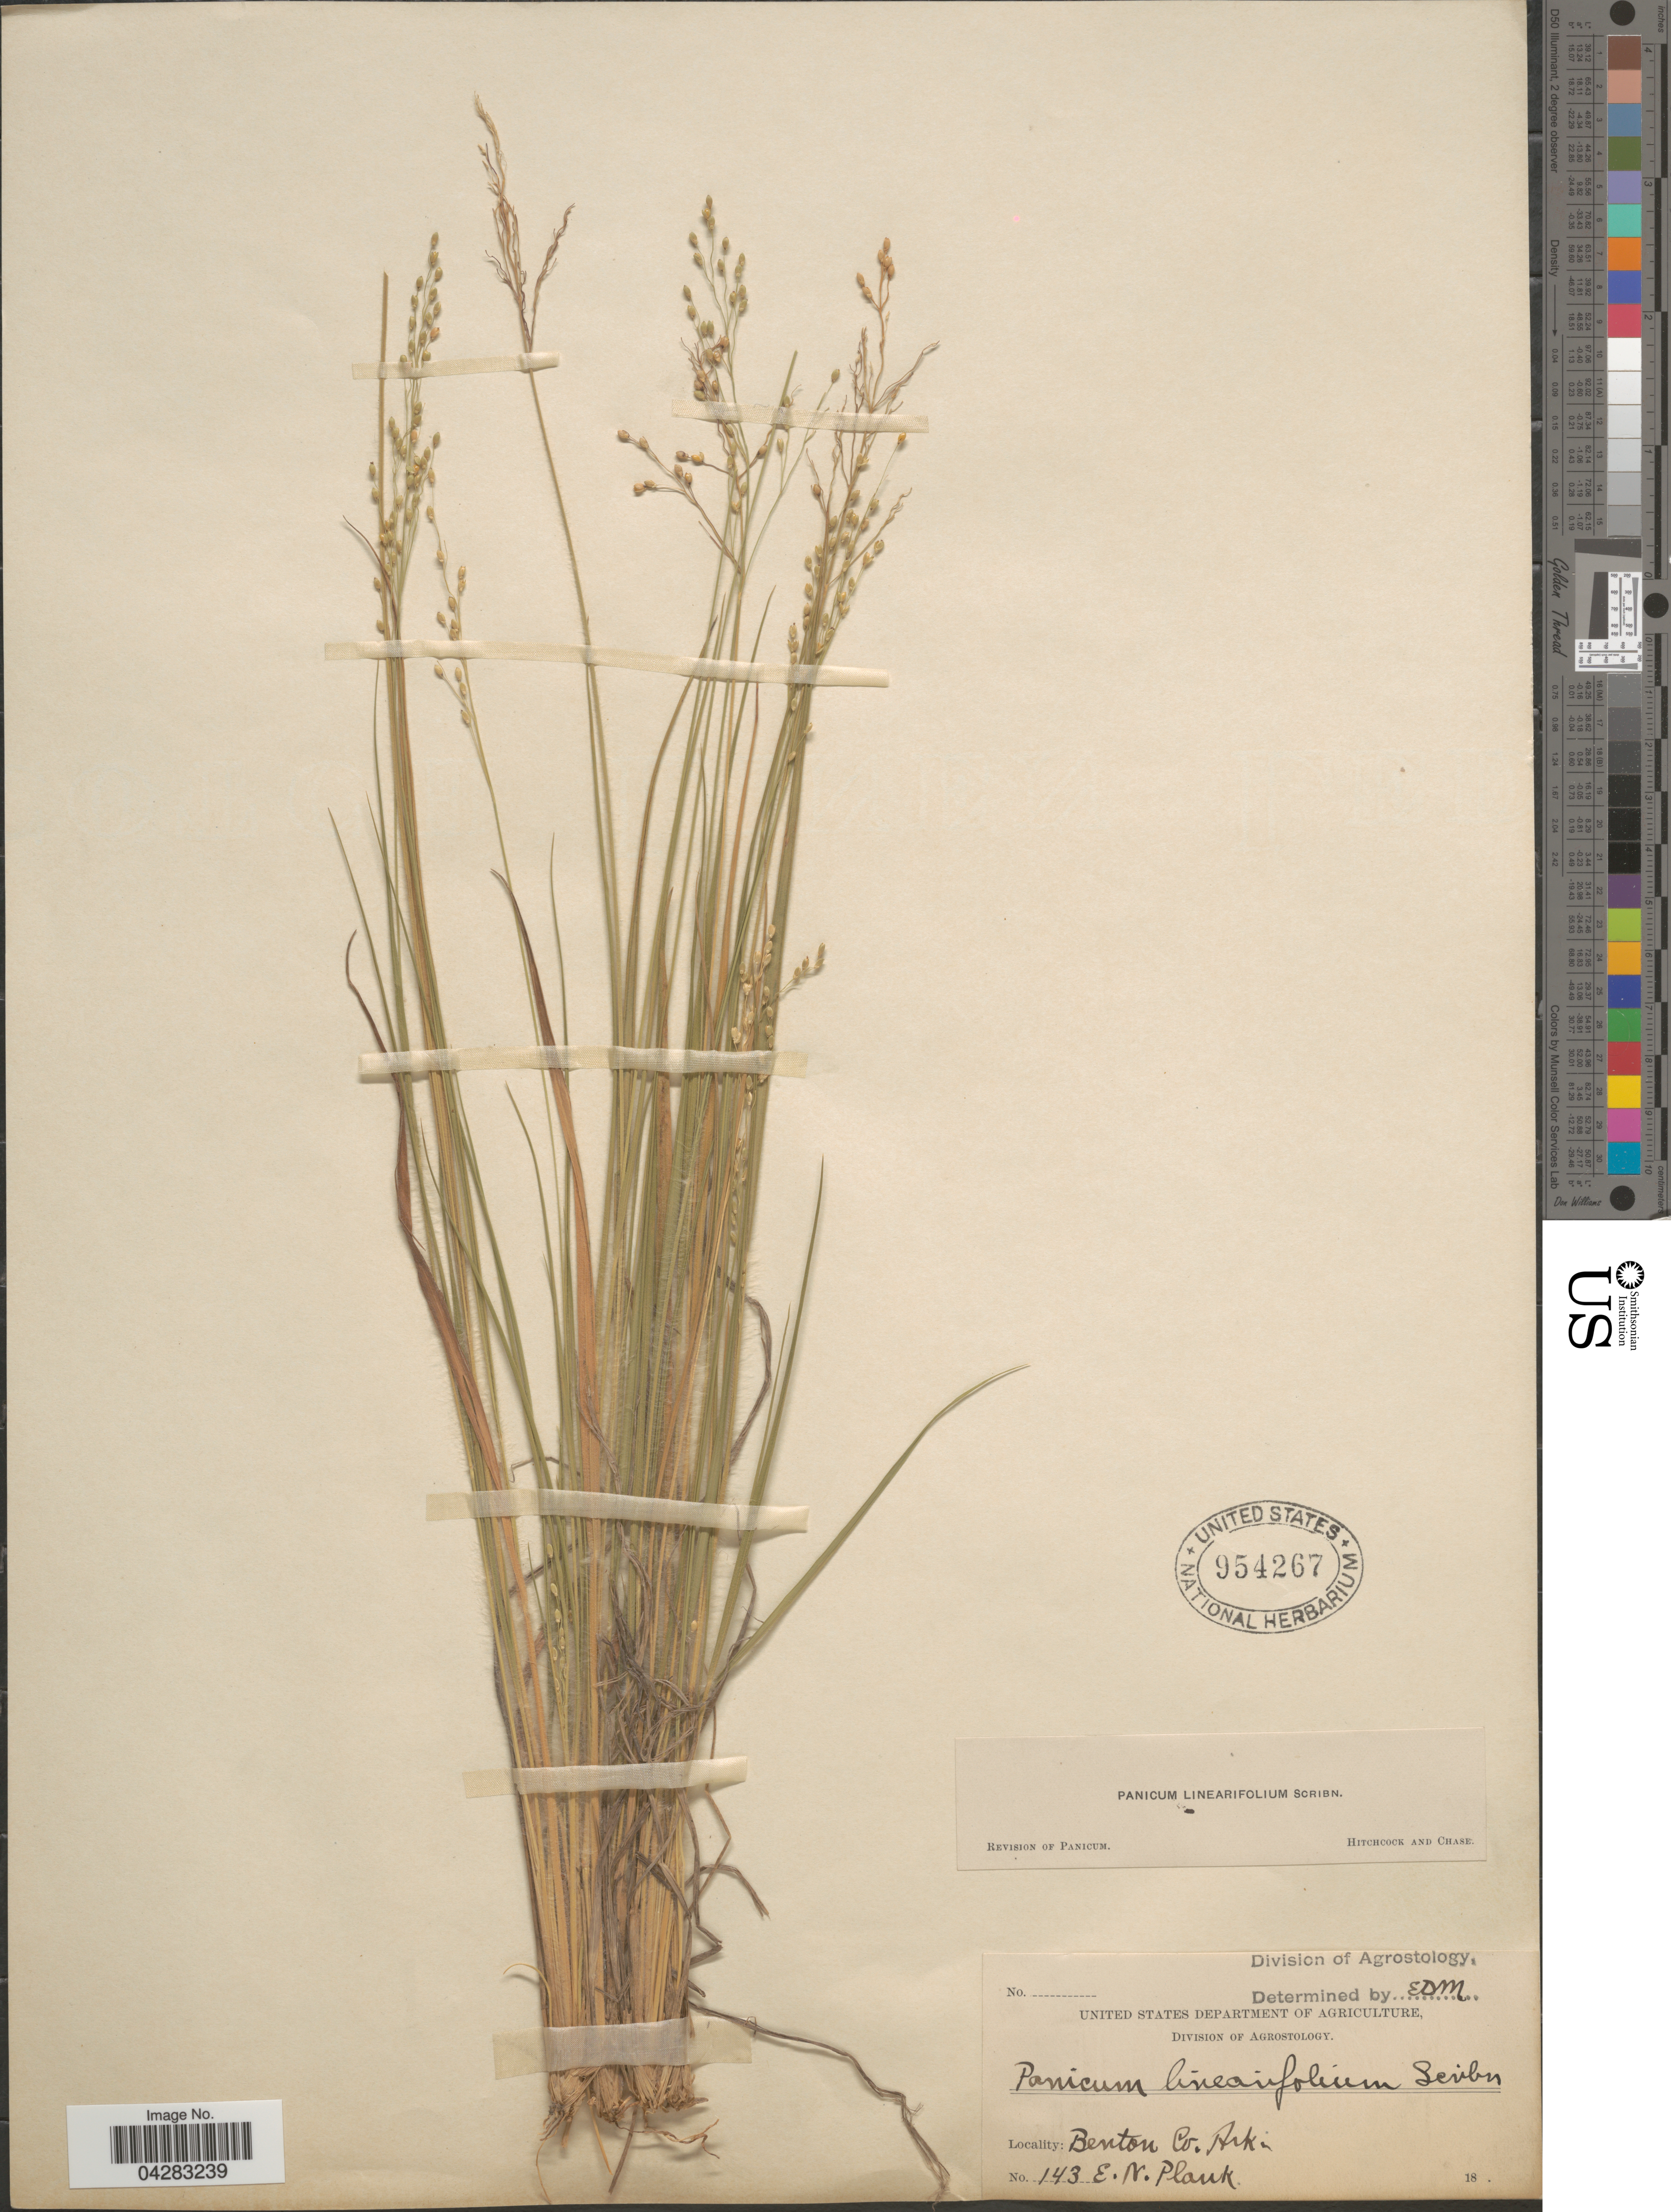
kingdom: Plantae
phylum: Tracheophyta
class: Liliopsida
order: Poales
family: Poaceae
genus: Dichanthelium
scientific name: Dichanthelium linearifolium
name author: (Scribn.) Gould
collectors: E. Plank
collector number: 143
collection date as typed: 18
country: United States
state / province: Arkansas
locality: Benton Co.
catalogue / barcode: US 954267